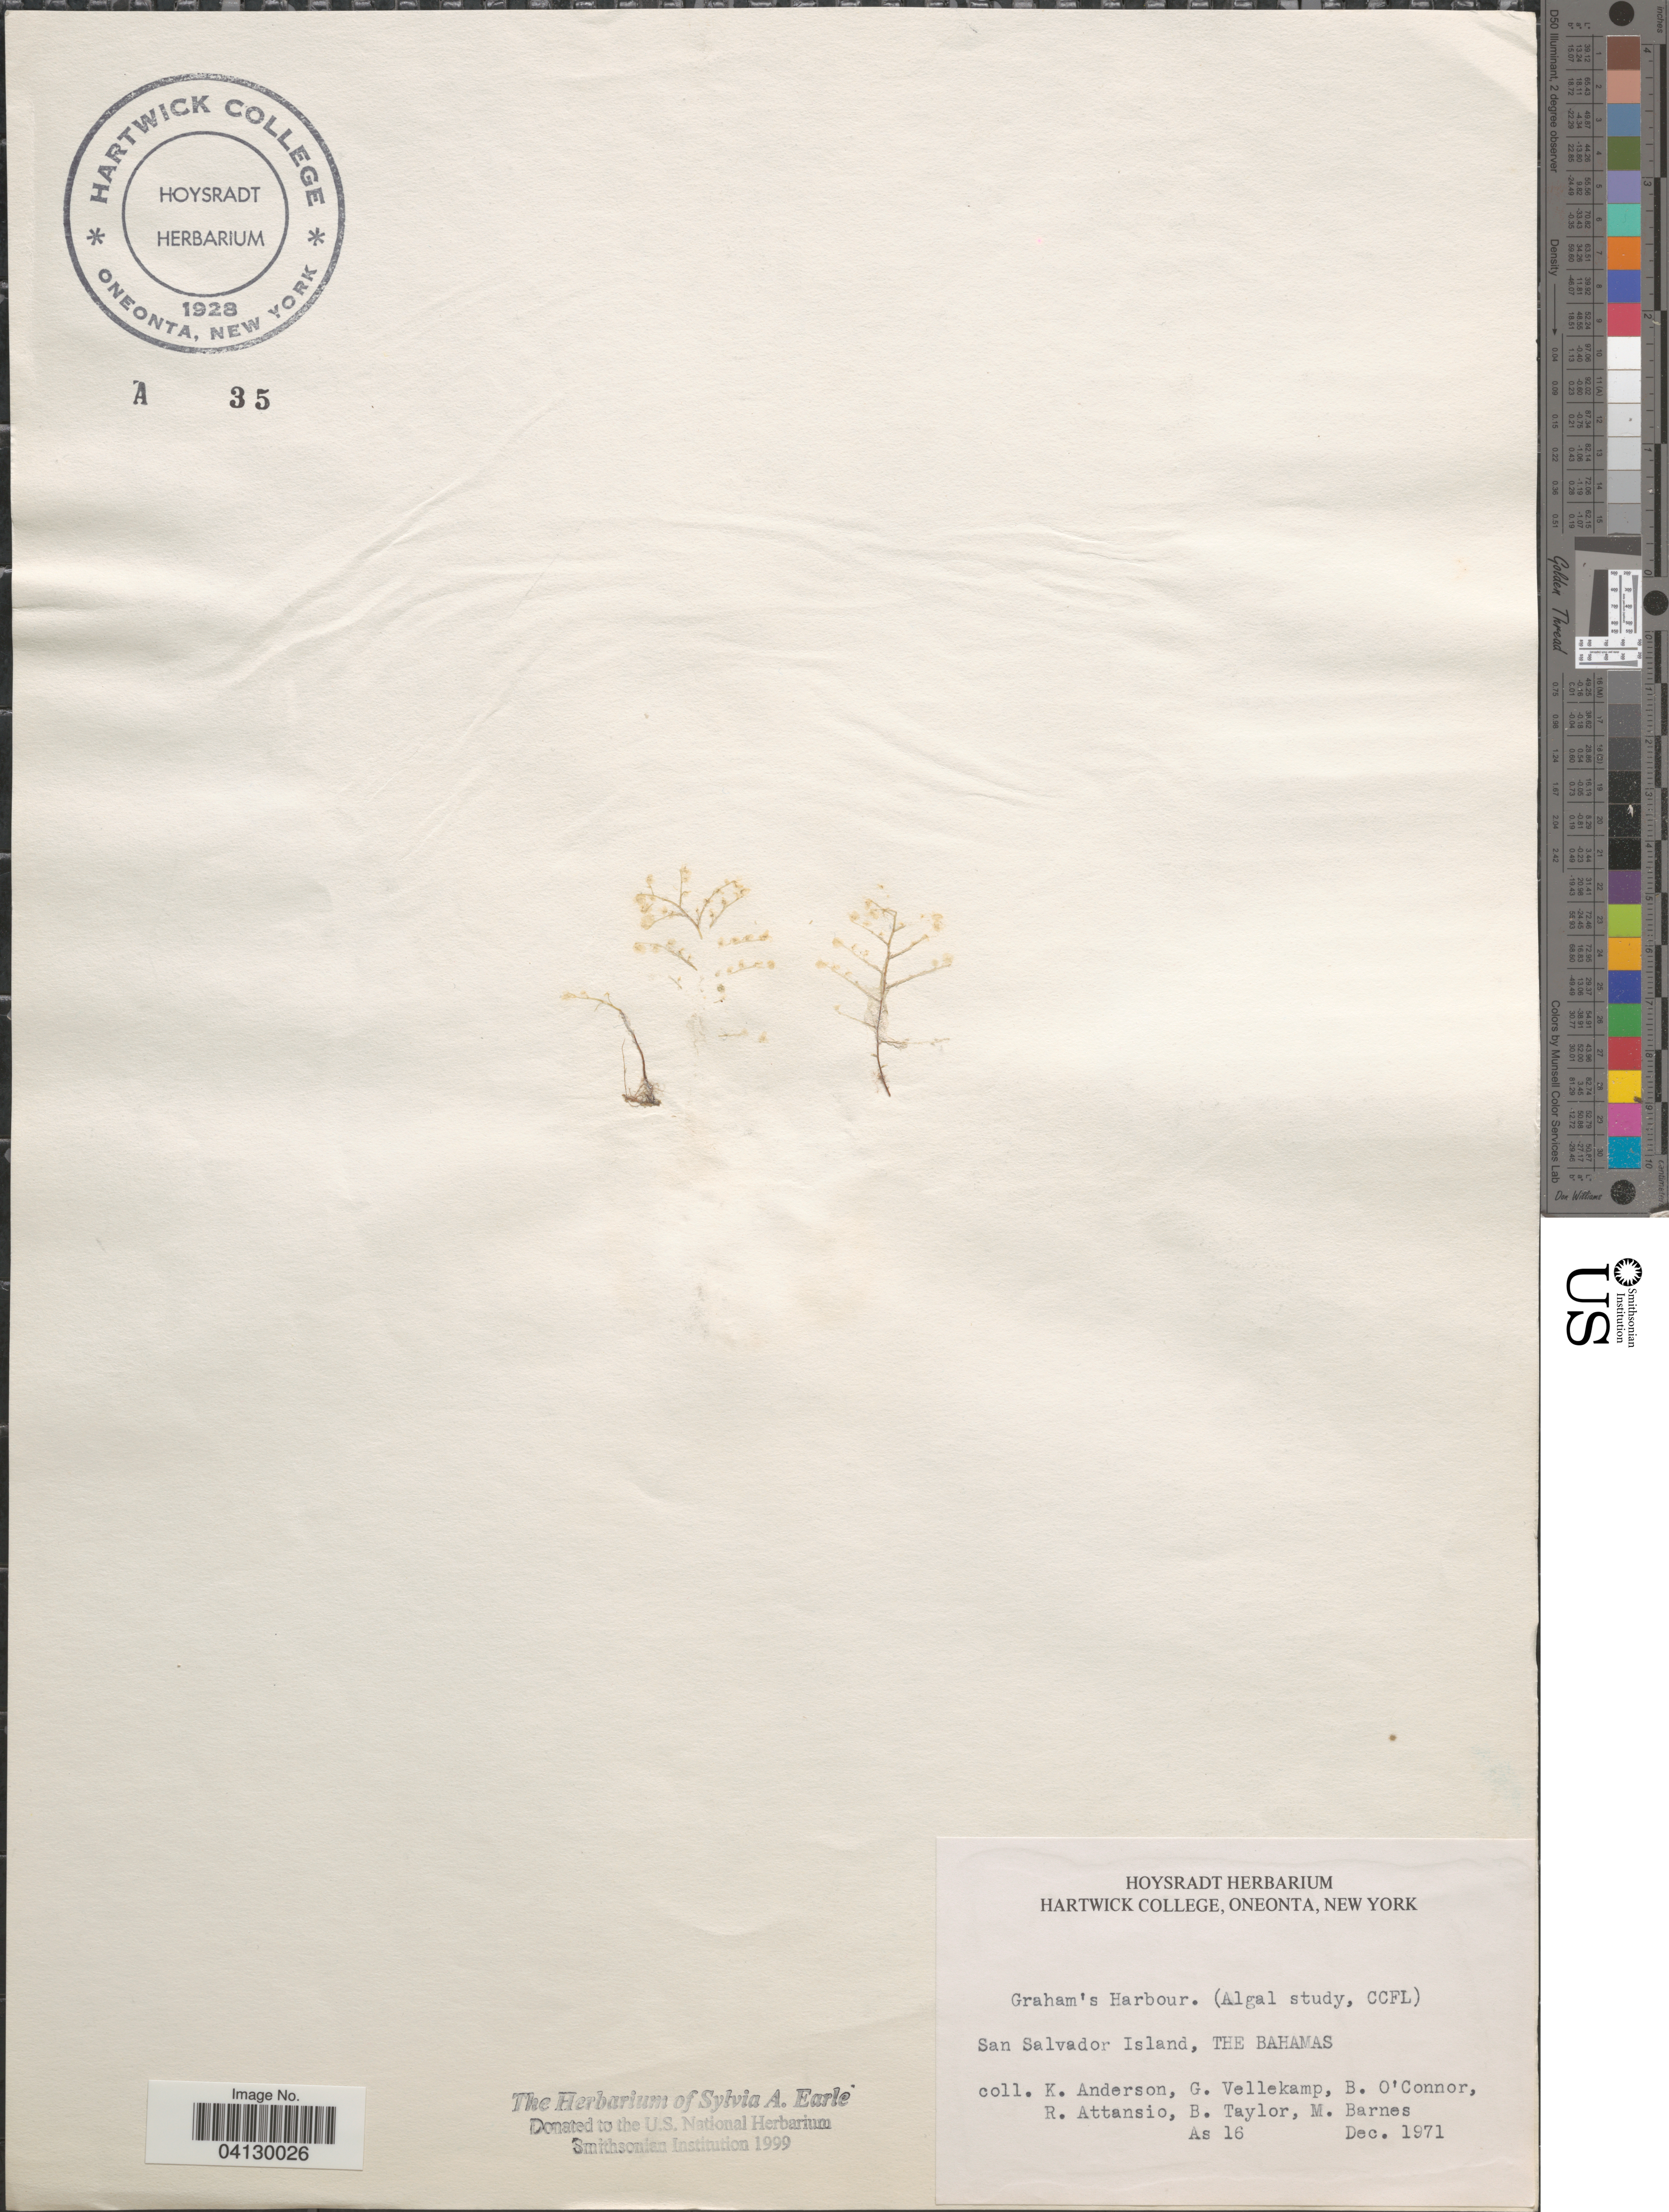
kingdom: Plantae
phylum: Rhodophyta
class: Florideophyceae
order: Corallinales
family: Corallinaceae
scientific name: Crustose Coralline Algae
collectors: K. Anderson, G. Vellekamp, B. O'Connor, R. Attanasio & et al.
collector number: As16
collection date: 1971-12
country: Bahamas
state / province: San Salvador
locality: San Salvador Island. (Algal study, CCFL).